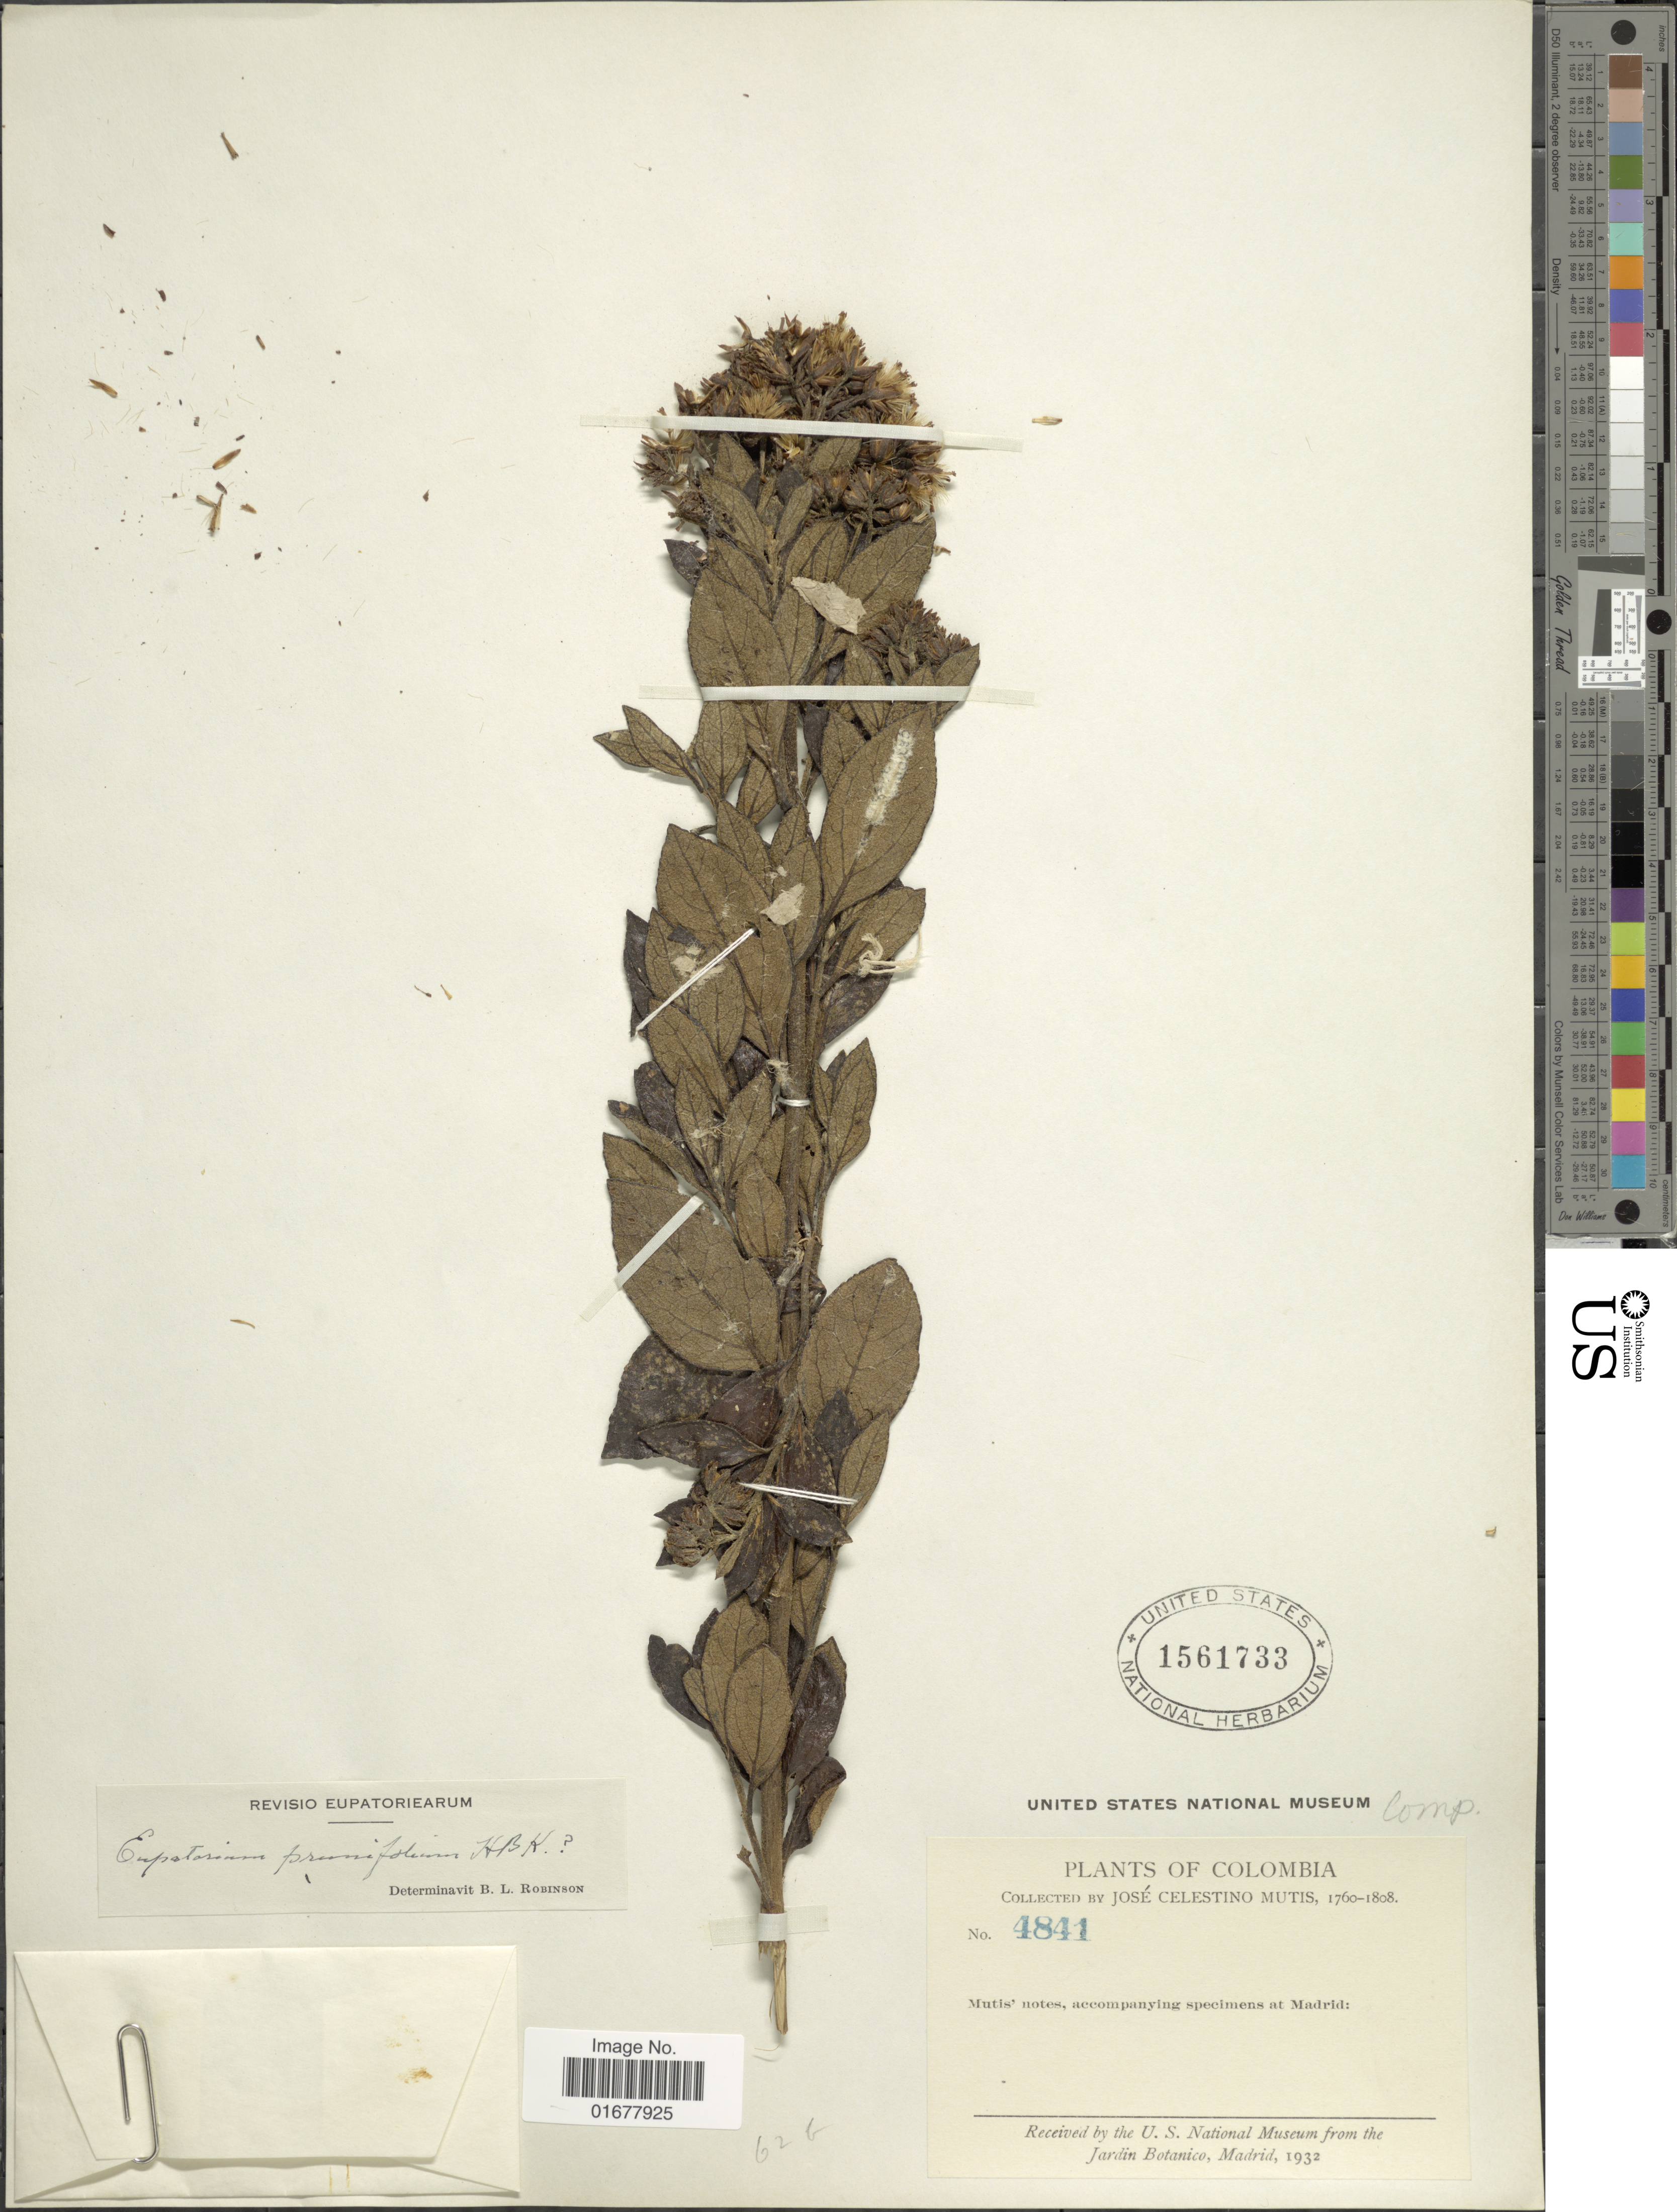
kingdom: Plantae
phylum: Tracheophyta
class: Magnoliopsida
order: Asterales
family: Asteraceae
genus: Ageratina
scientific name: Ageratina prunifolia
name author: (Kunth) R.M. King & H. Rob.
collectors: J. C. B. Mutis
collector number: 4841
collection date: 1760/1808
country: Colombia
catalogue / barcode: US 1561733